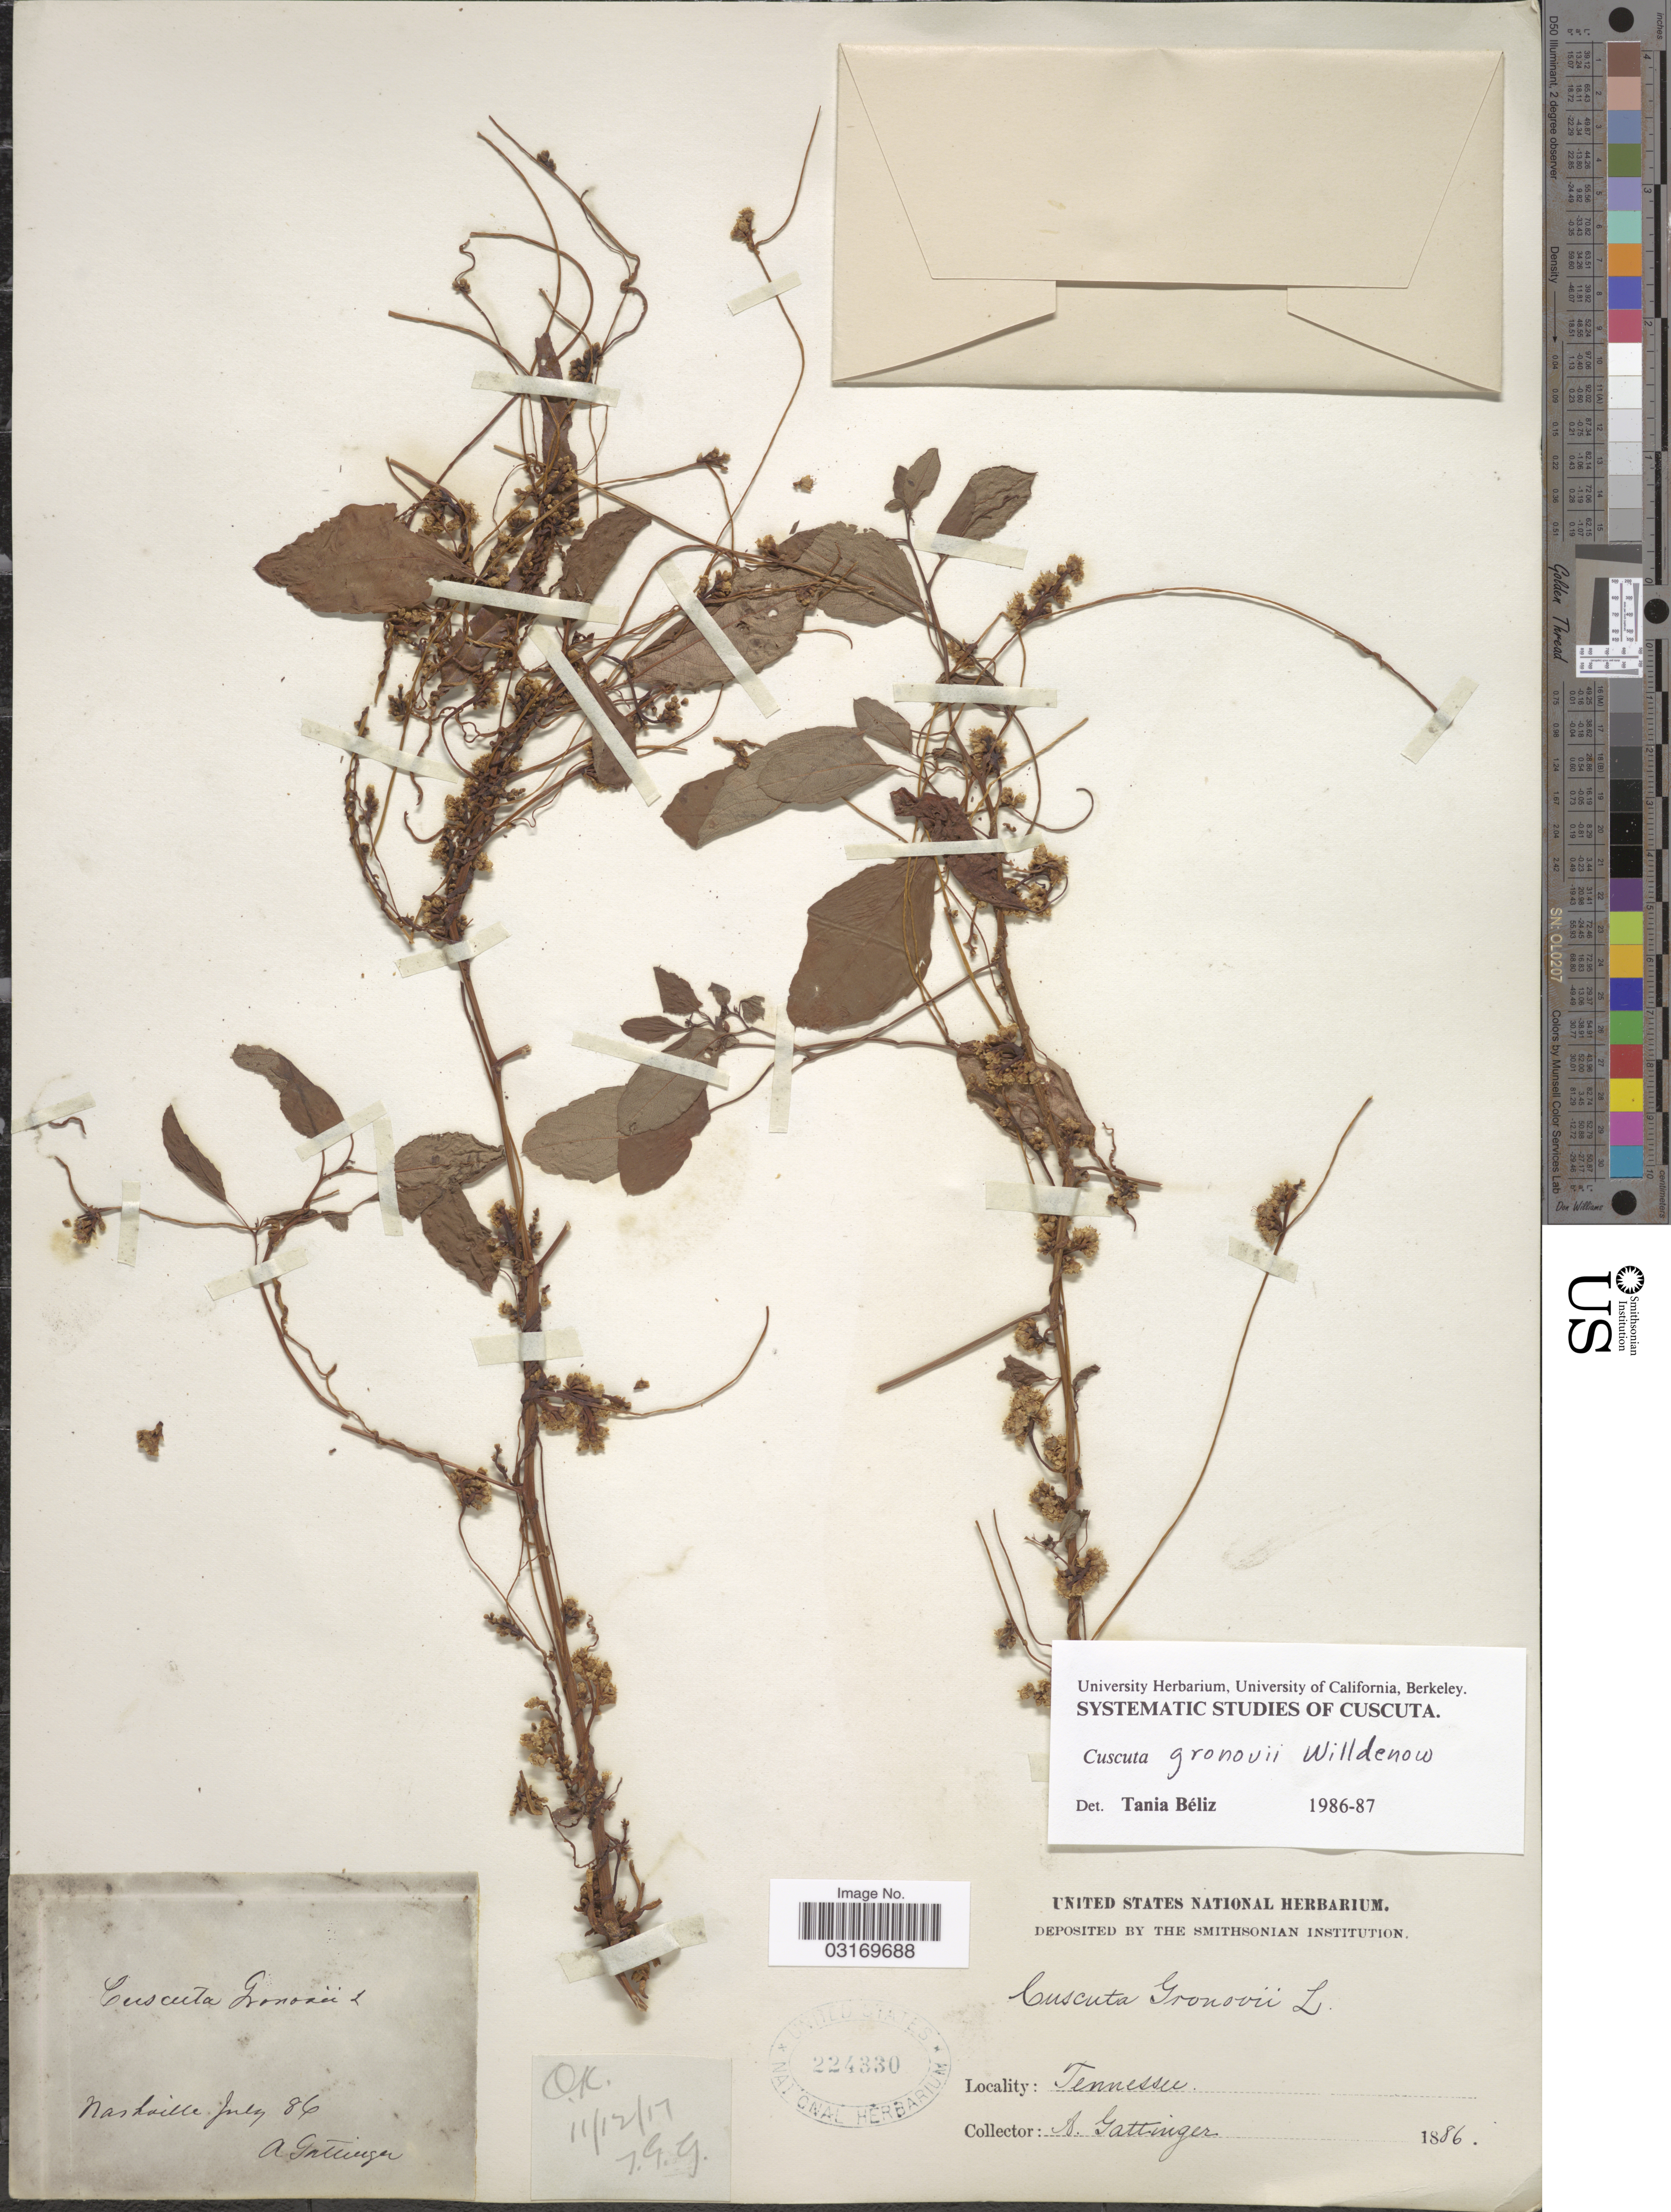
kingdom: Plantae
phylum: Tracheophyta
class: Magnoliopsida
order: Solanales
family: Convolvulaceae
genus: Cuscuta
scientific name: Cuscuta gronovii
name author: Willd. ex Schult.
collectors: A. Gattinger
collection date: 1886-07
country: United States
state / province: Tennessee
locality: Nashville.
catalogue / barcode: US 224330